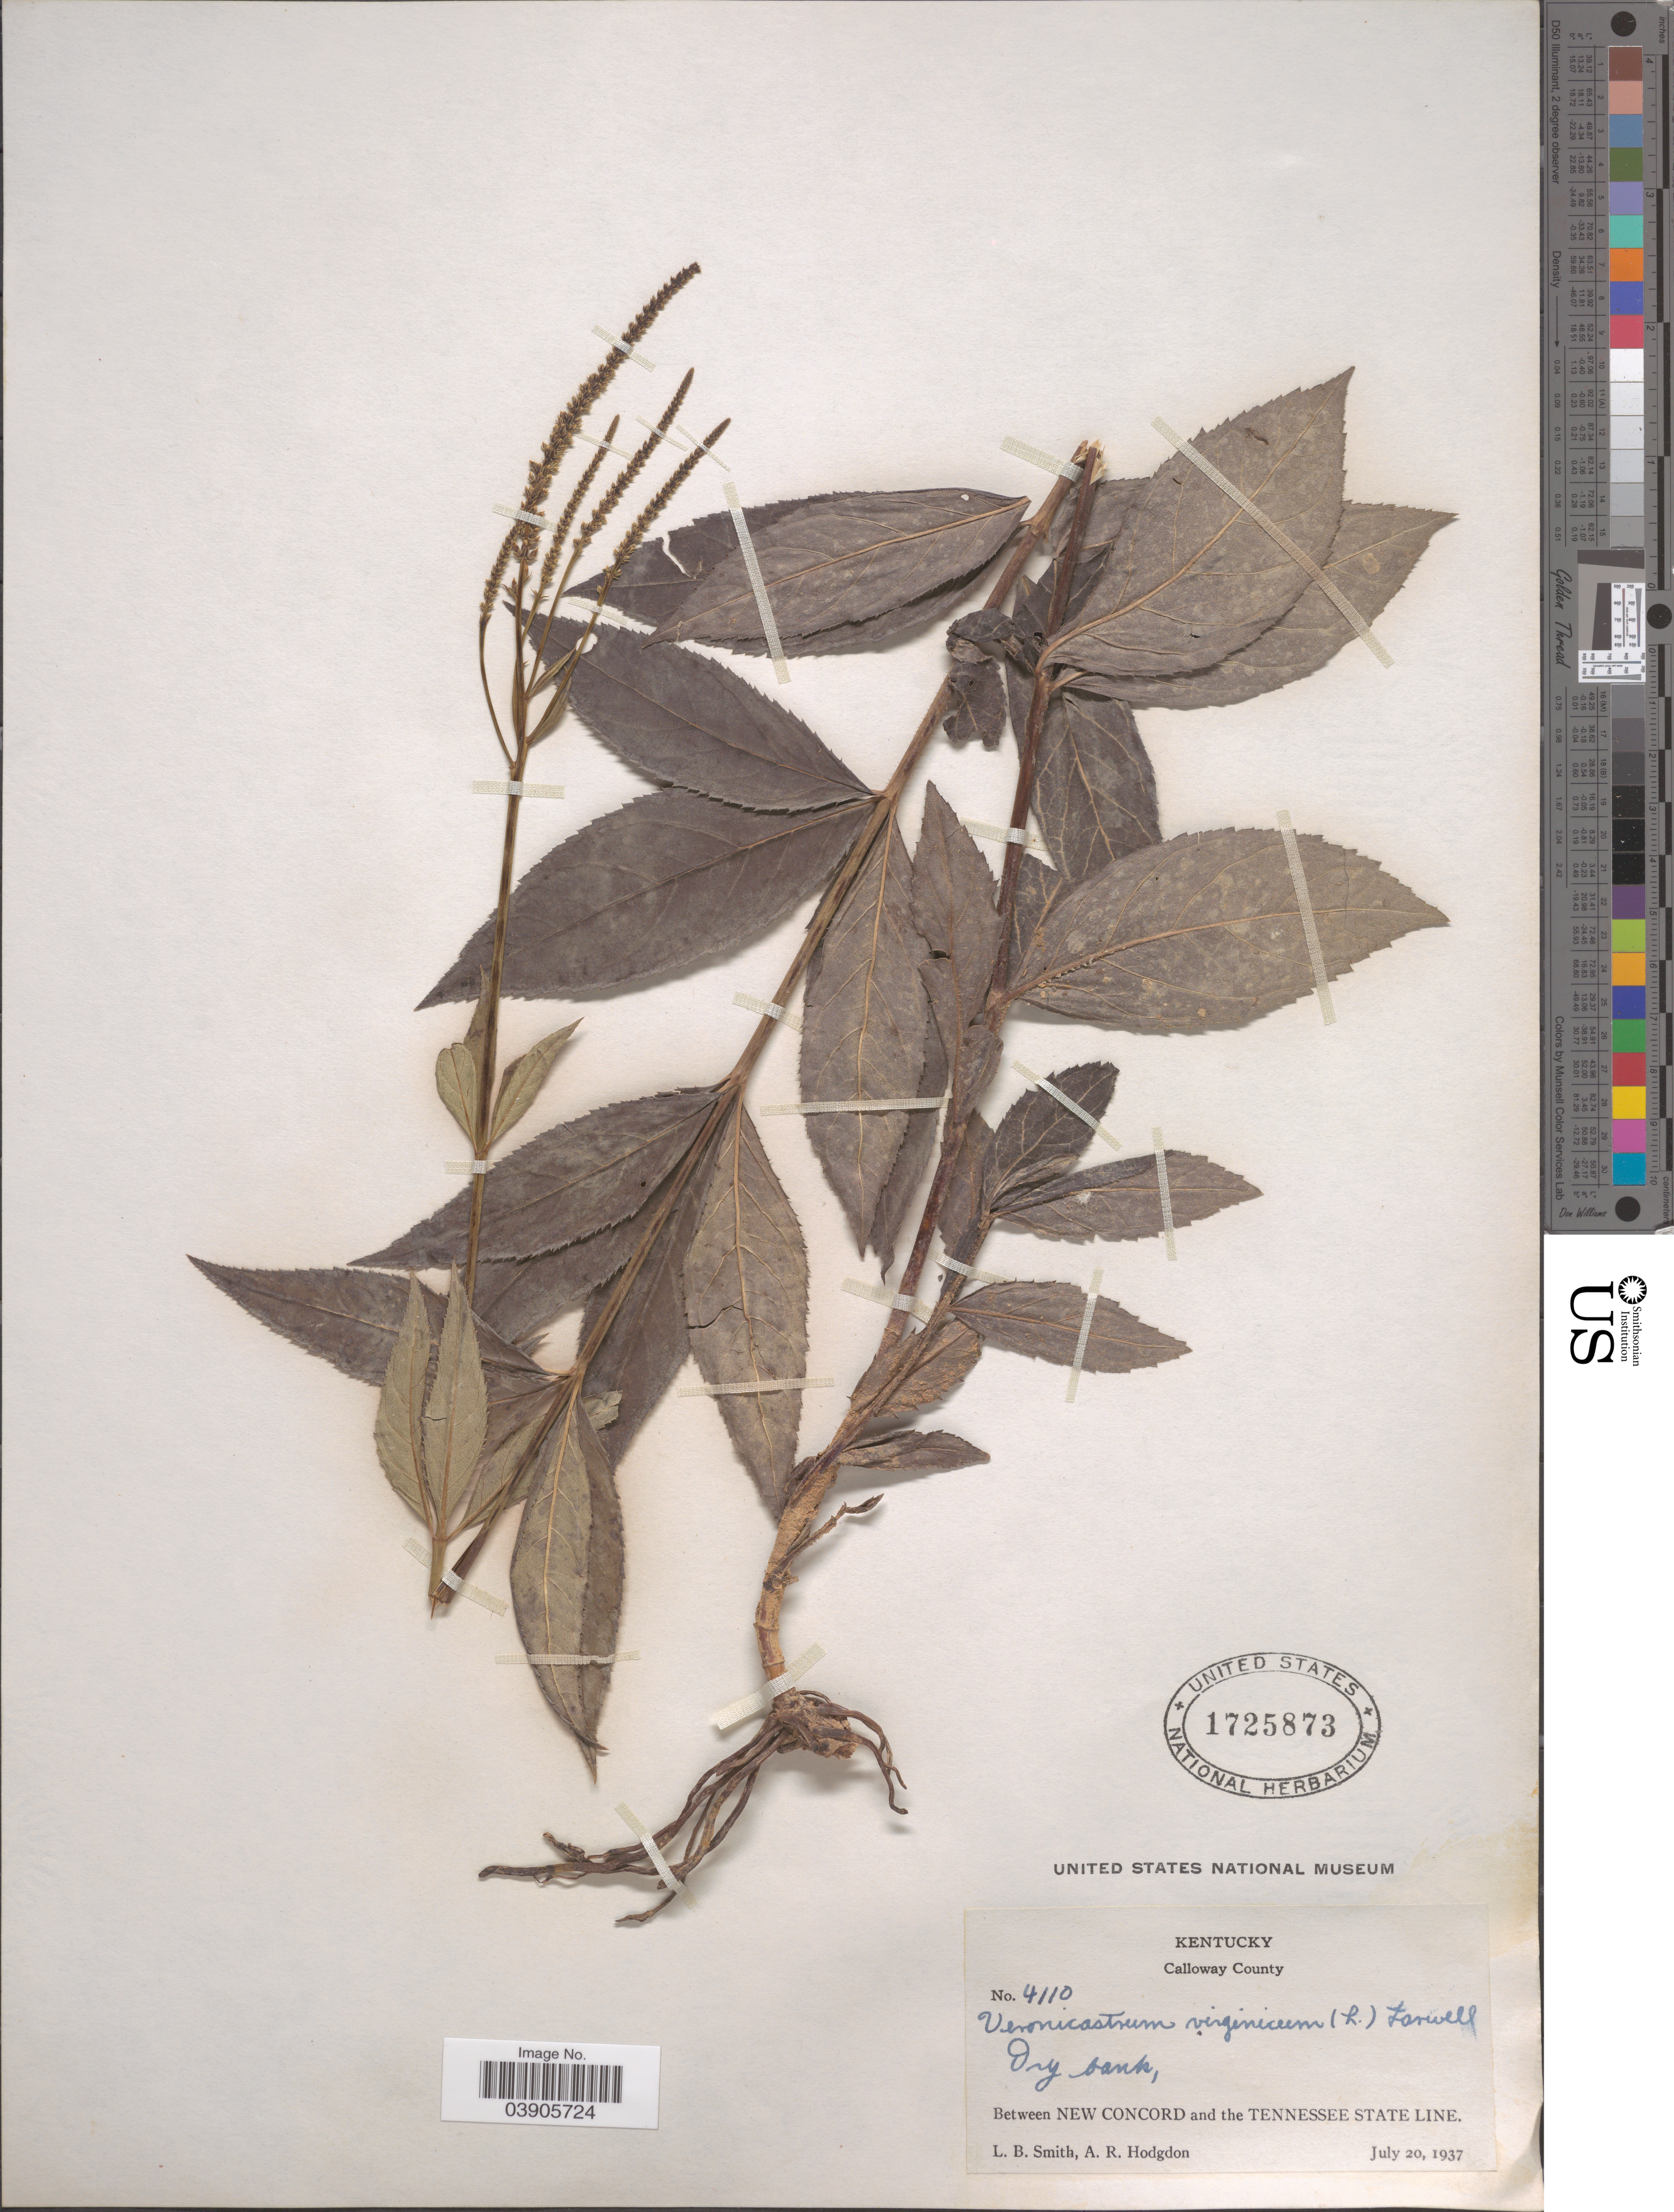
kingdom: Plantae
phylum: Tracheophyta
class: Magnoliopsida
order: Lamiales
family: Plantaginaceae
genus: Veronicastrum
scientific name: Veronicastrum virginicum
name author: (L.) Farw.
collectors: L. Smith & A. R. Hodgdon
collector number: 4110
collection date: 1937-07-20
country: United States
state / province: Kentucky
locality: Calloway County. Between New Concord and the Tennessee State Line.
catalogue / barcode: US 1725873